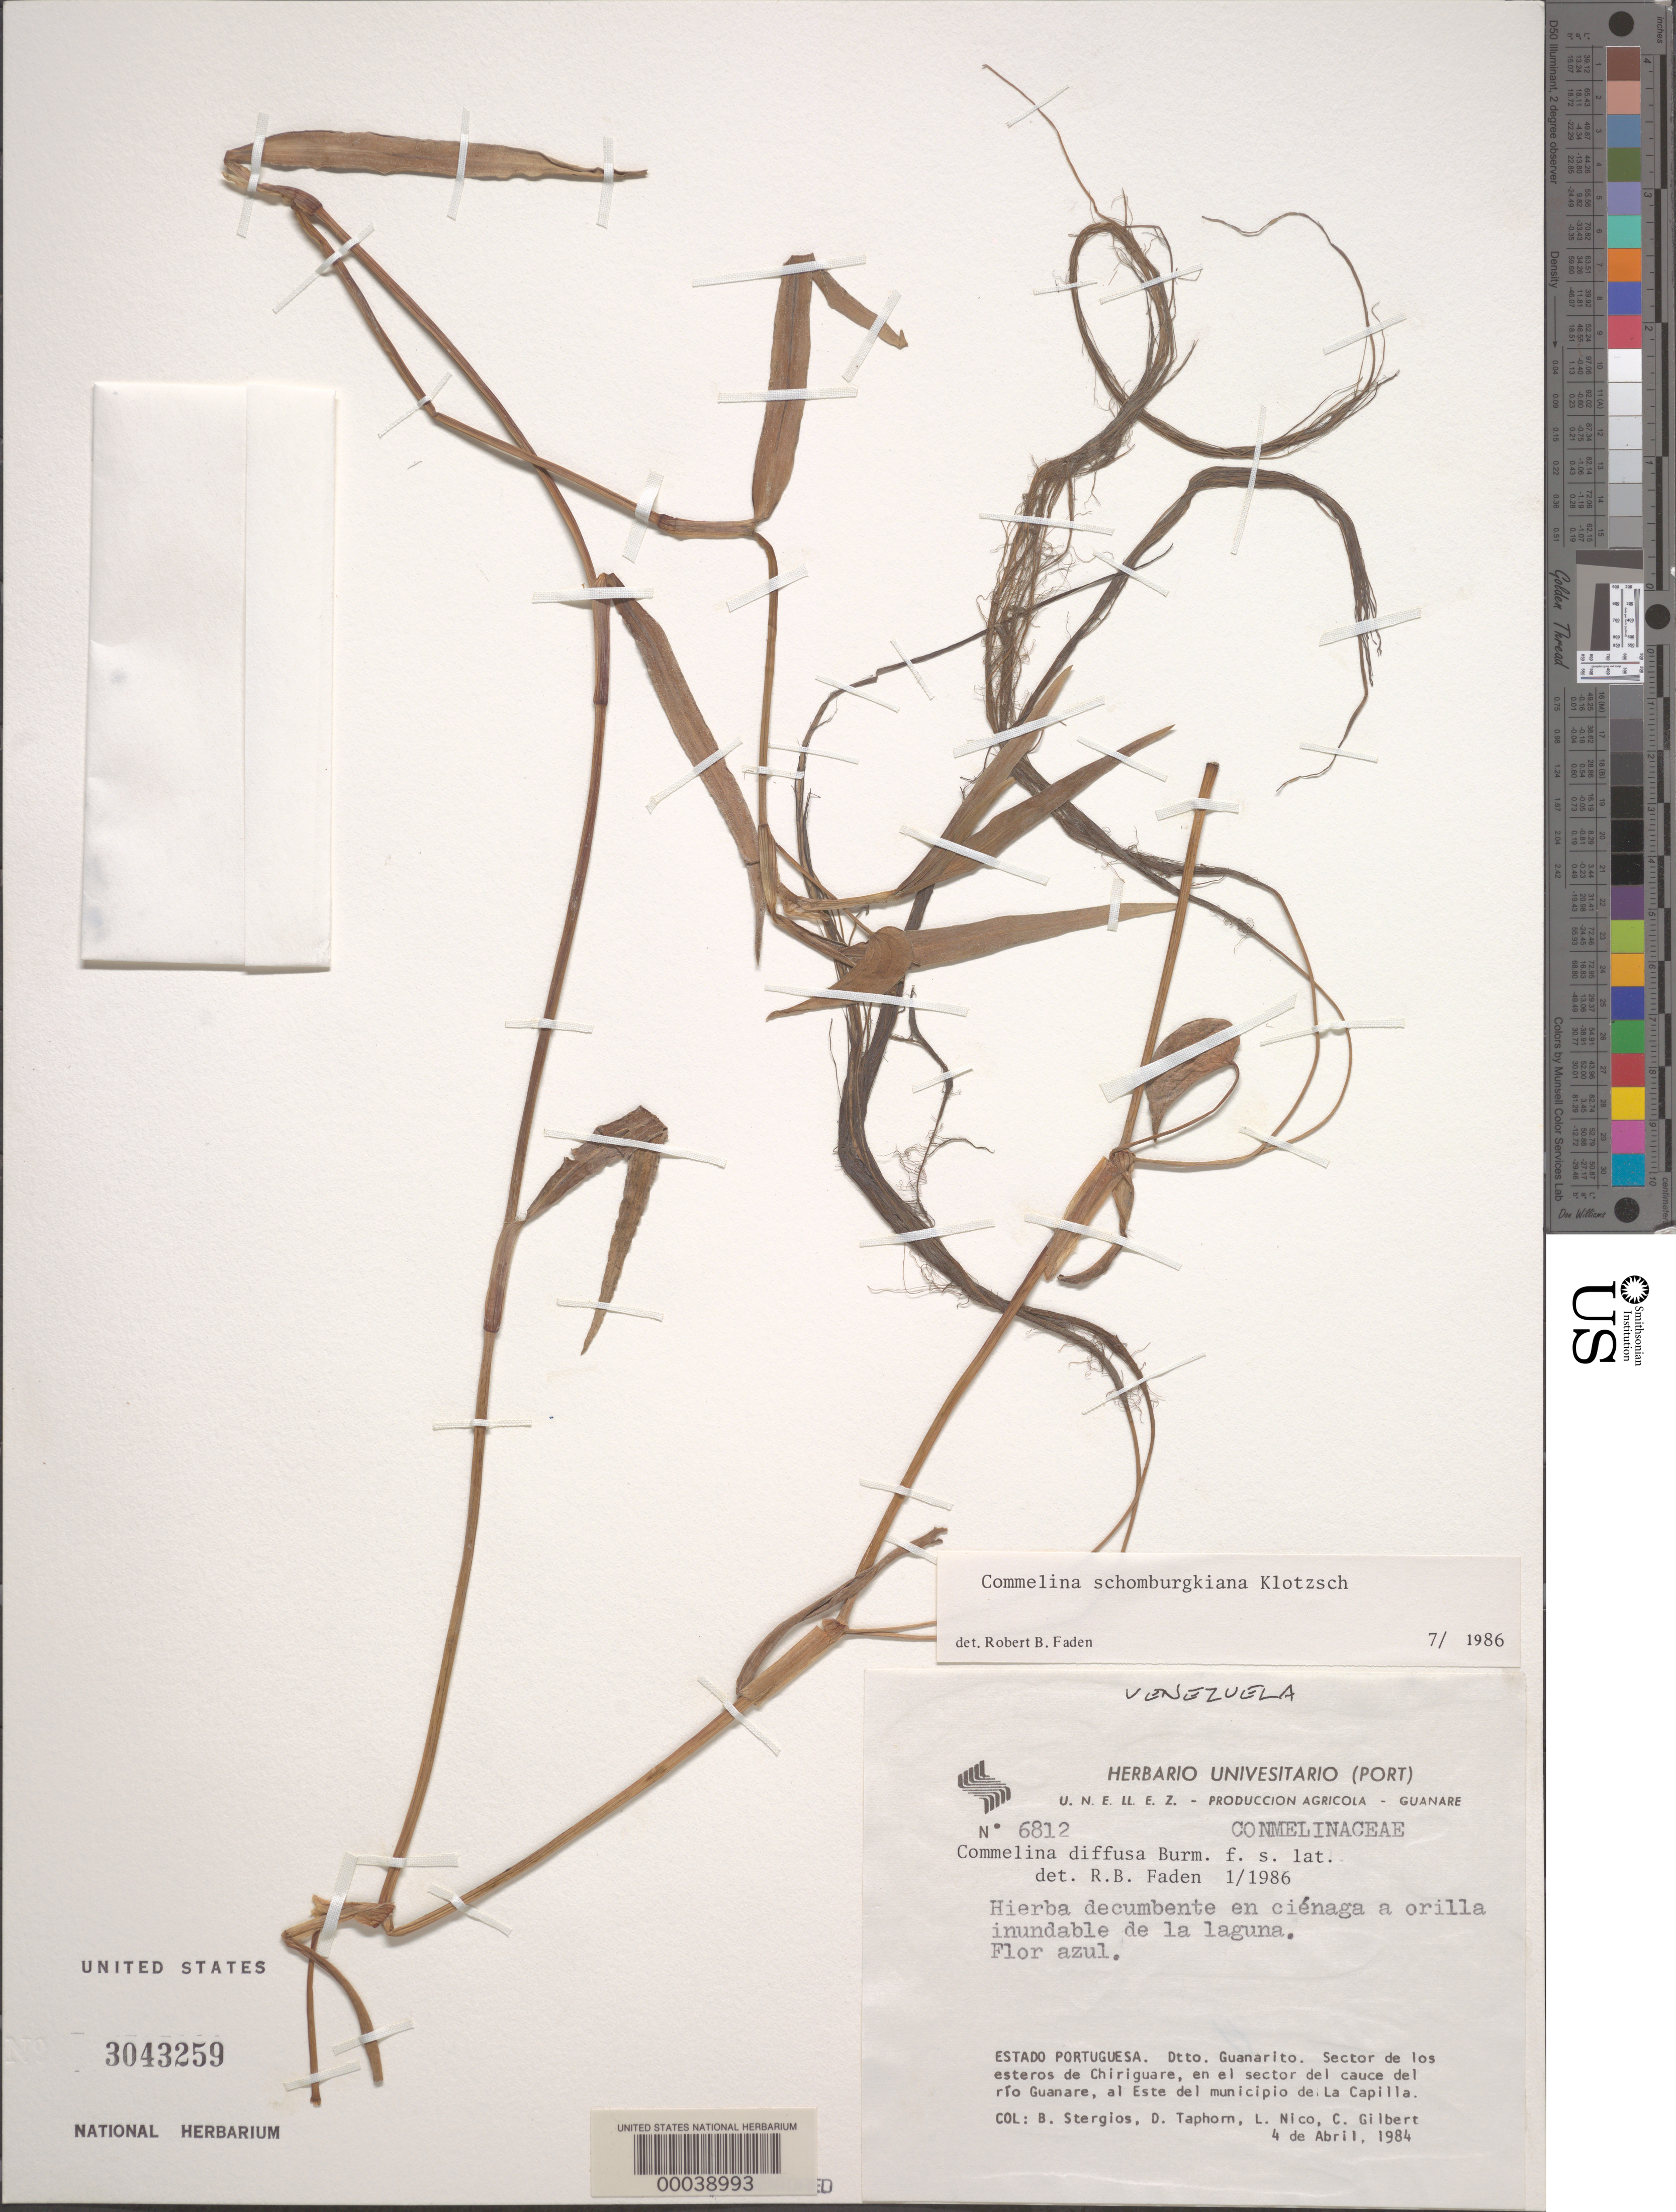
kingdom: Plantae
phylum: Tracheophyta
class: Liliopsida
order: Commelinales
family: Commelinaceae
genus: Commelina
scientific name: Commelina schomburgkiana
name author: Klotzsch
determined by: Faden, Robert B., (US), Smithsonian Institution - National Museum of Natural History (UNITED STATES)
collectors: B. G. Stergios, D. Taphorn, L. Nico & C. Gilbert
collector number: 6812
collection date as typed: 04 Apr 1984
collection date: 1984-04-04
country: Venezuela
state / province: Portuguesa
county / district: Guanarito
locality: Rio Guanare, E of La Capilla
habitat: Floodplain near laguna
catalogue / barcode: US 3043259